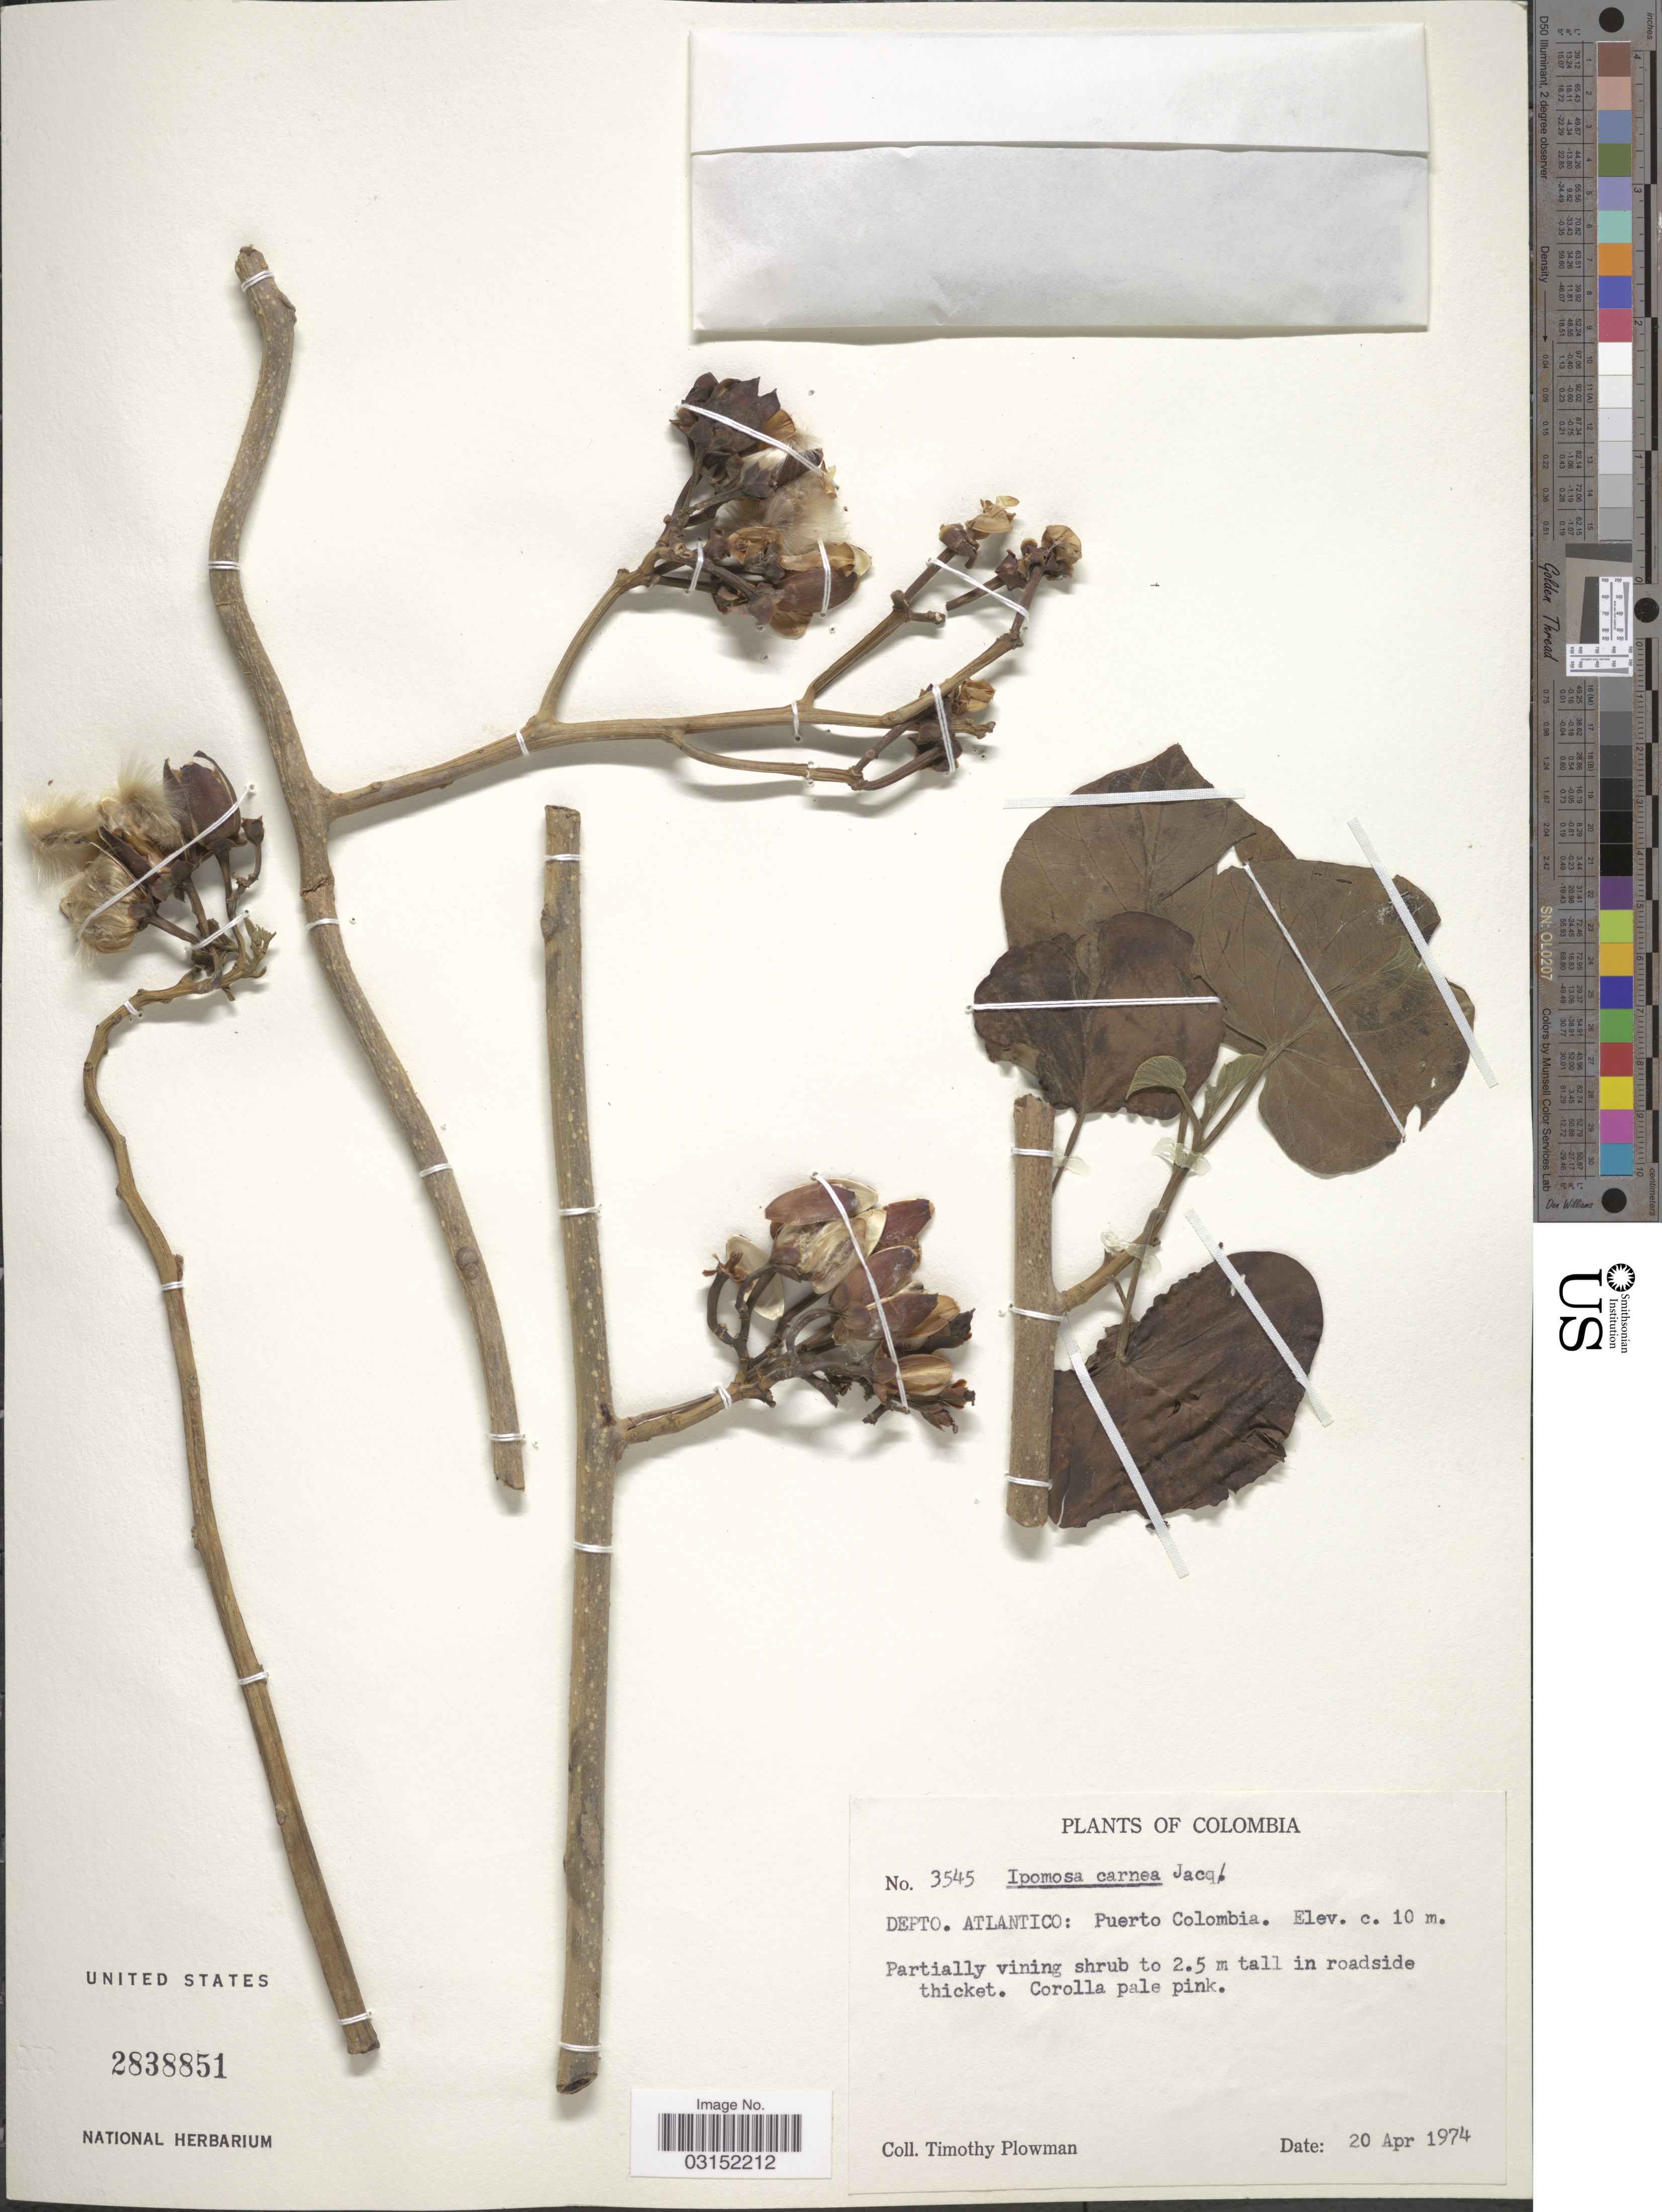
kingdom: Plantae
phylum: Tracheophyta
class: Magnoliopsida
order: Solanales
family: Convolvulaceae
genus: Ipomoea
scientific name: Ipomoea carnea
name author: Jacq.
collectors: T. Plowman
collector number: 3545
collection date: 1974-04-20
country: Colombia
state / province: Atlántico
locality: Depto. Atlantico: Puerto Colombia.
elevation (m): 10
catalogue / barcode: US 2838851